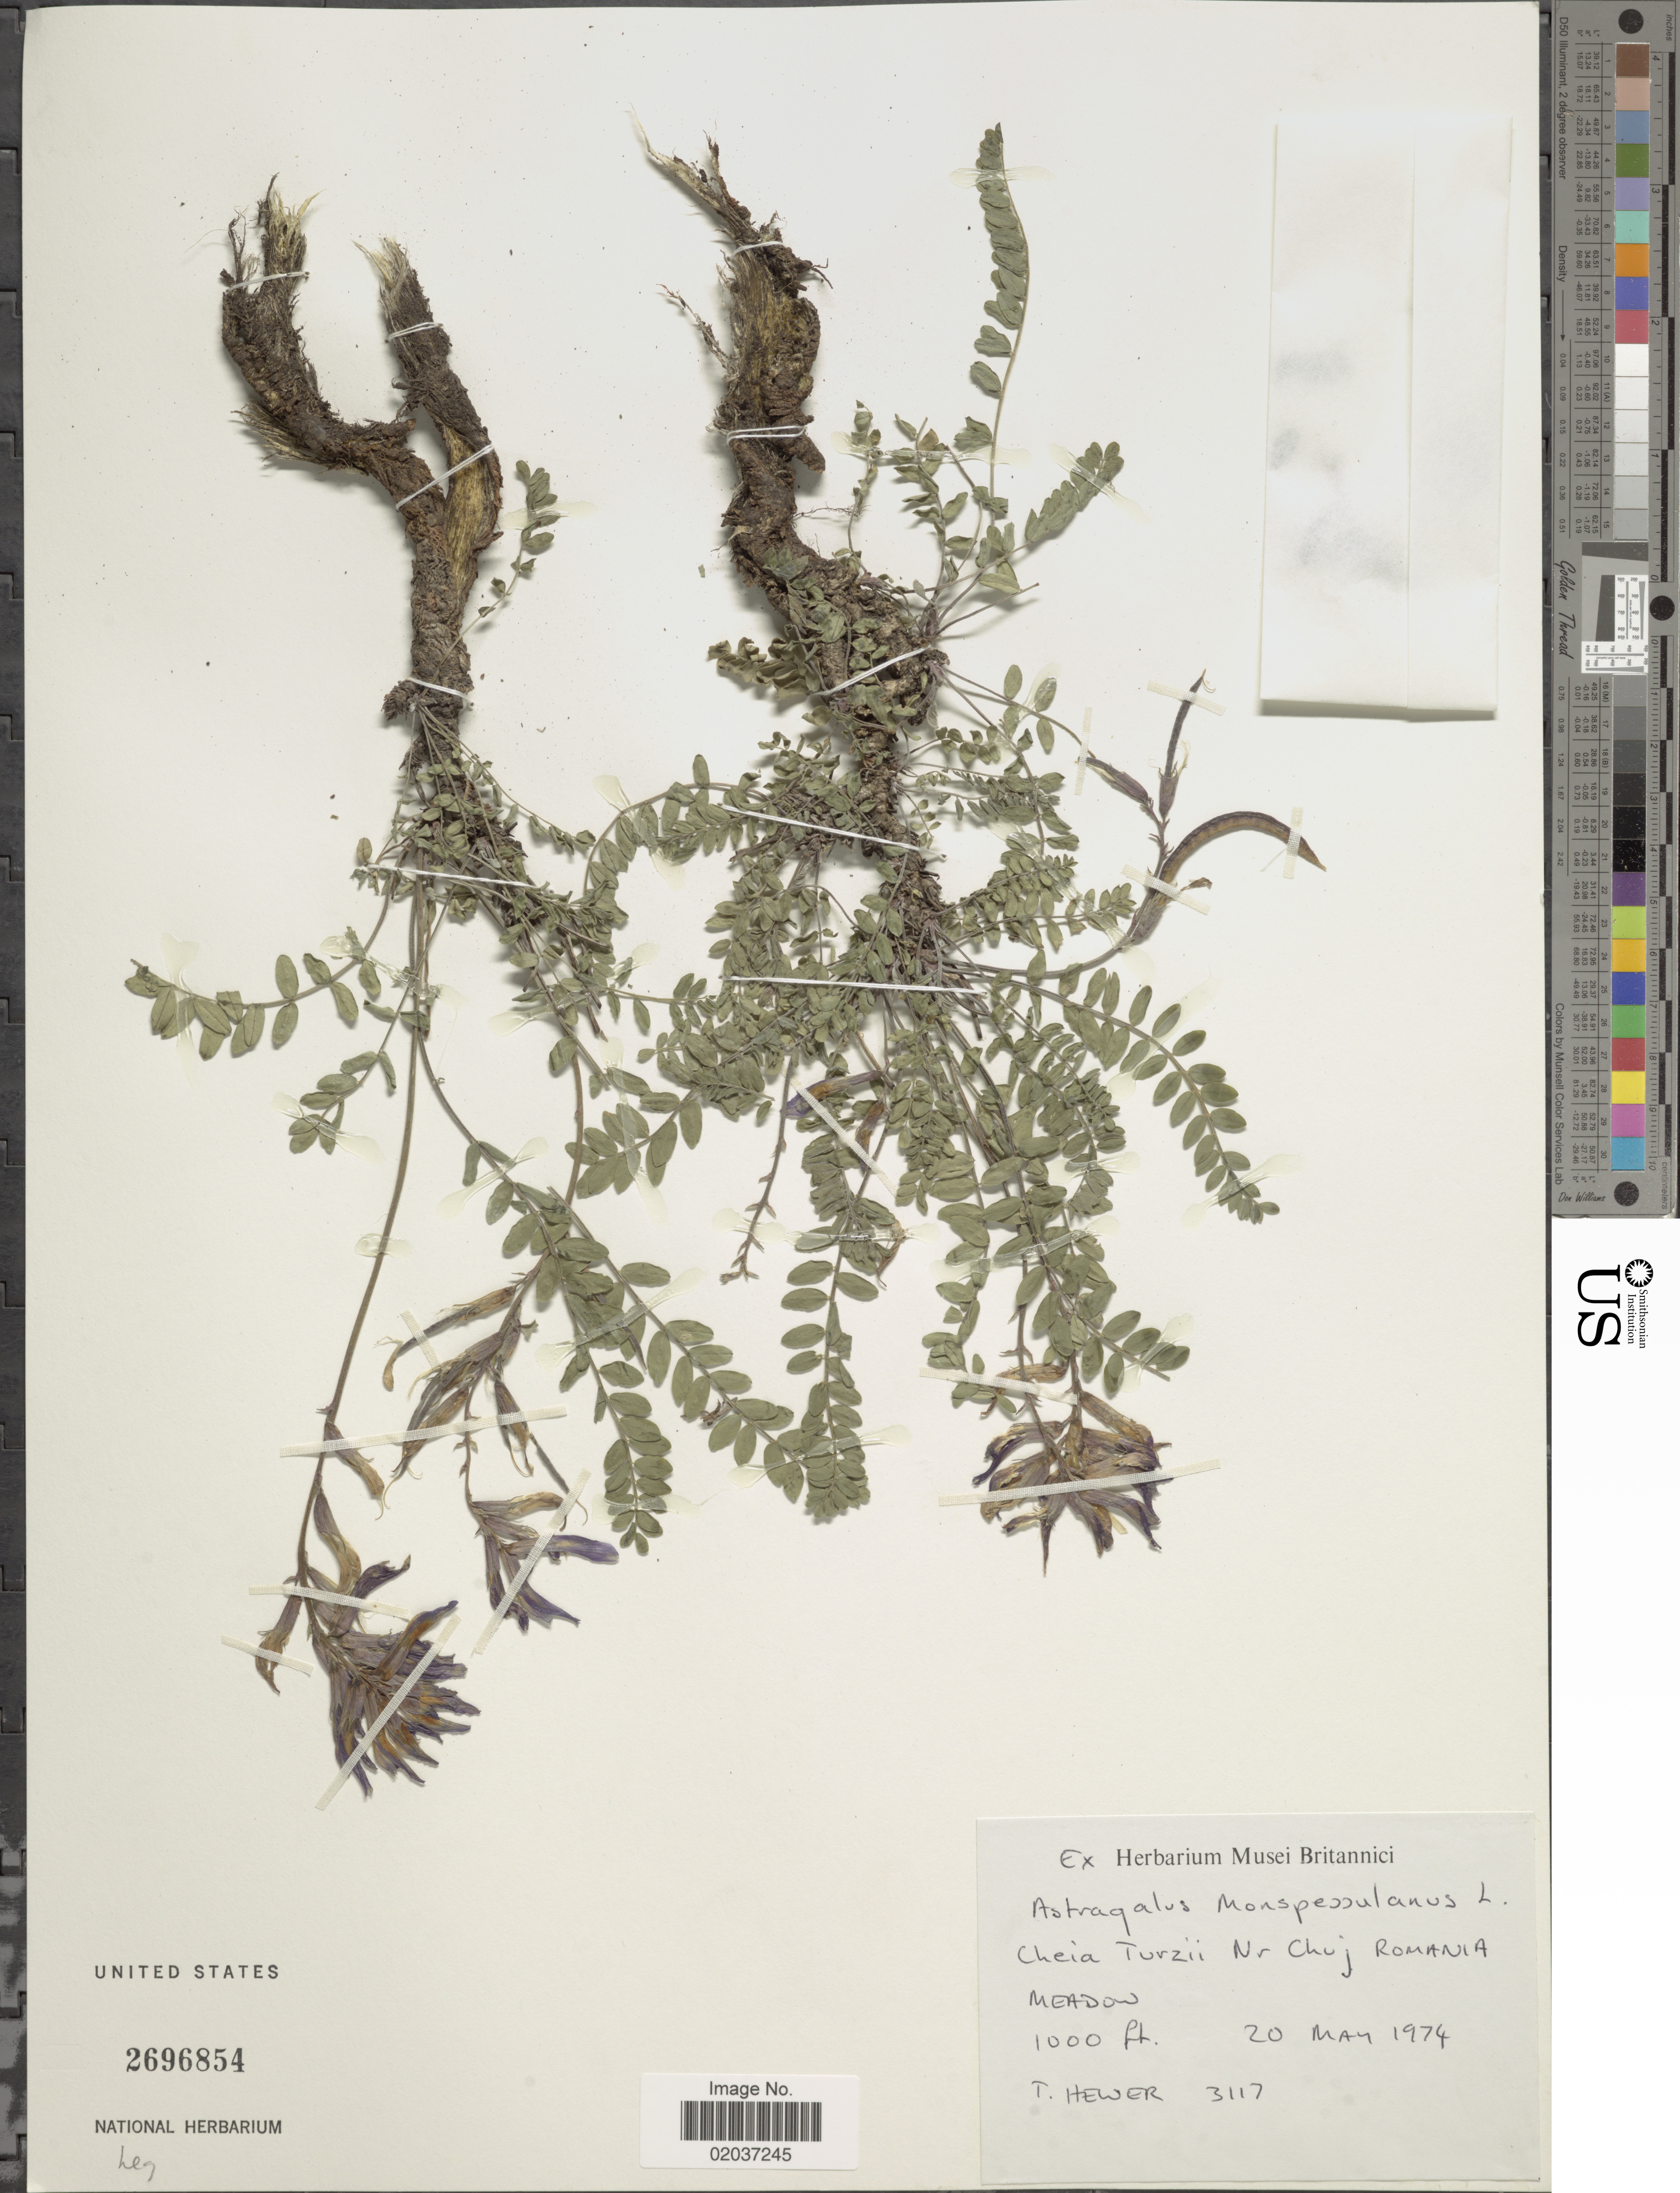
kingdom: Plantae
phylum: Tracheophyta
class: Magnoliopsida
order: Fabales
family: Fabaceae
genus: Astragalus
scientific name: Astragalus monspessulanus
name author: L.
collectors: T. Hewer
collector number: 3117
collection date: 1974-05-20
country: Romania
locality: Cheia Turzii Nr. Chuj Romania.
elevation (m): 305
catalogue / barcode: US 2696854